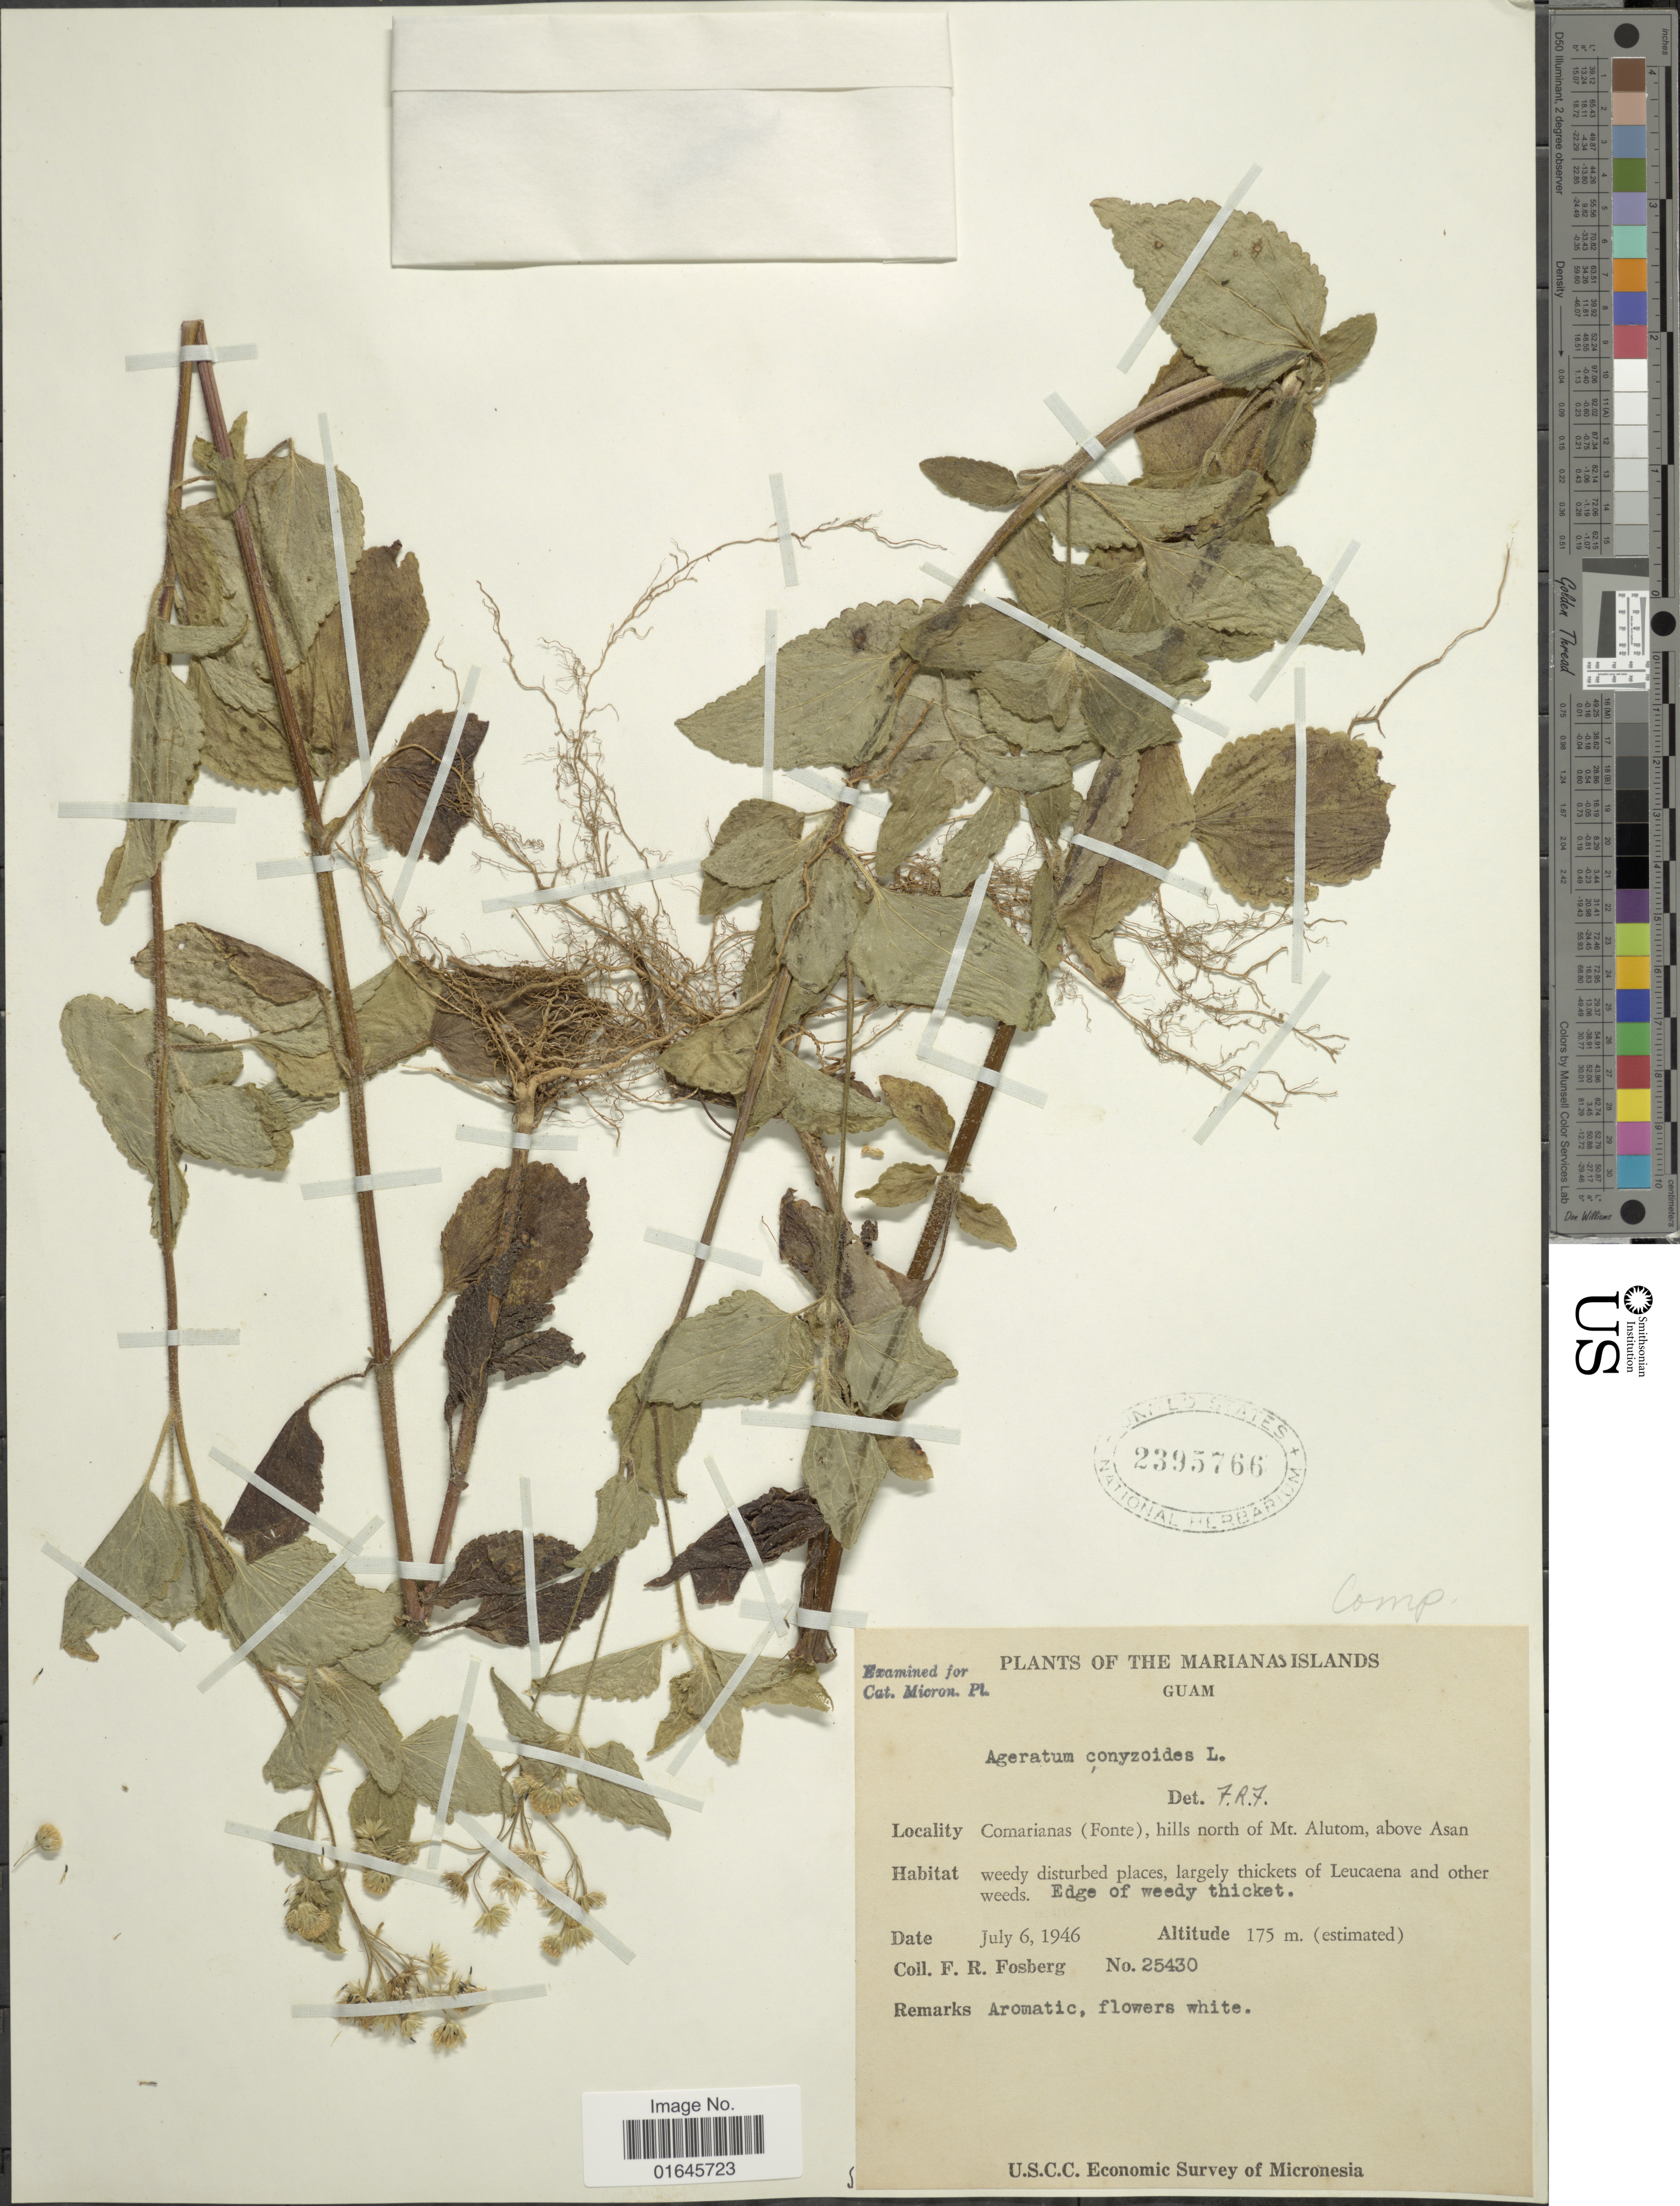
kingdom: Plantae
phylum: Tracheophyta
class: Magnoliopsida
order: Asterales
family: Asteraceae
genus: Ageratum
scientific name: Ageratum conyzoides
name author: L.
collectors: F. R. Fosberg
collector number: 25430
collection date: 1946-07-06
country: Guam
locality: The Marianas Islands, Comarianas (Fonte), hills north of Mt. Alutom, above Asan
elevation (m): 175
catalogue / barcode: US 2395766